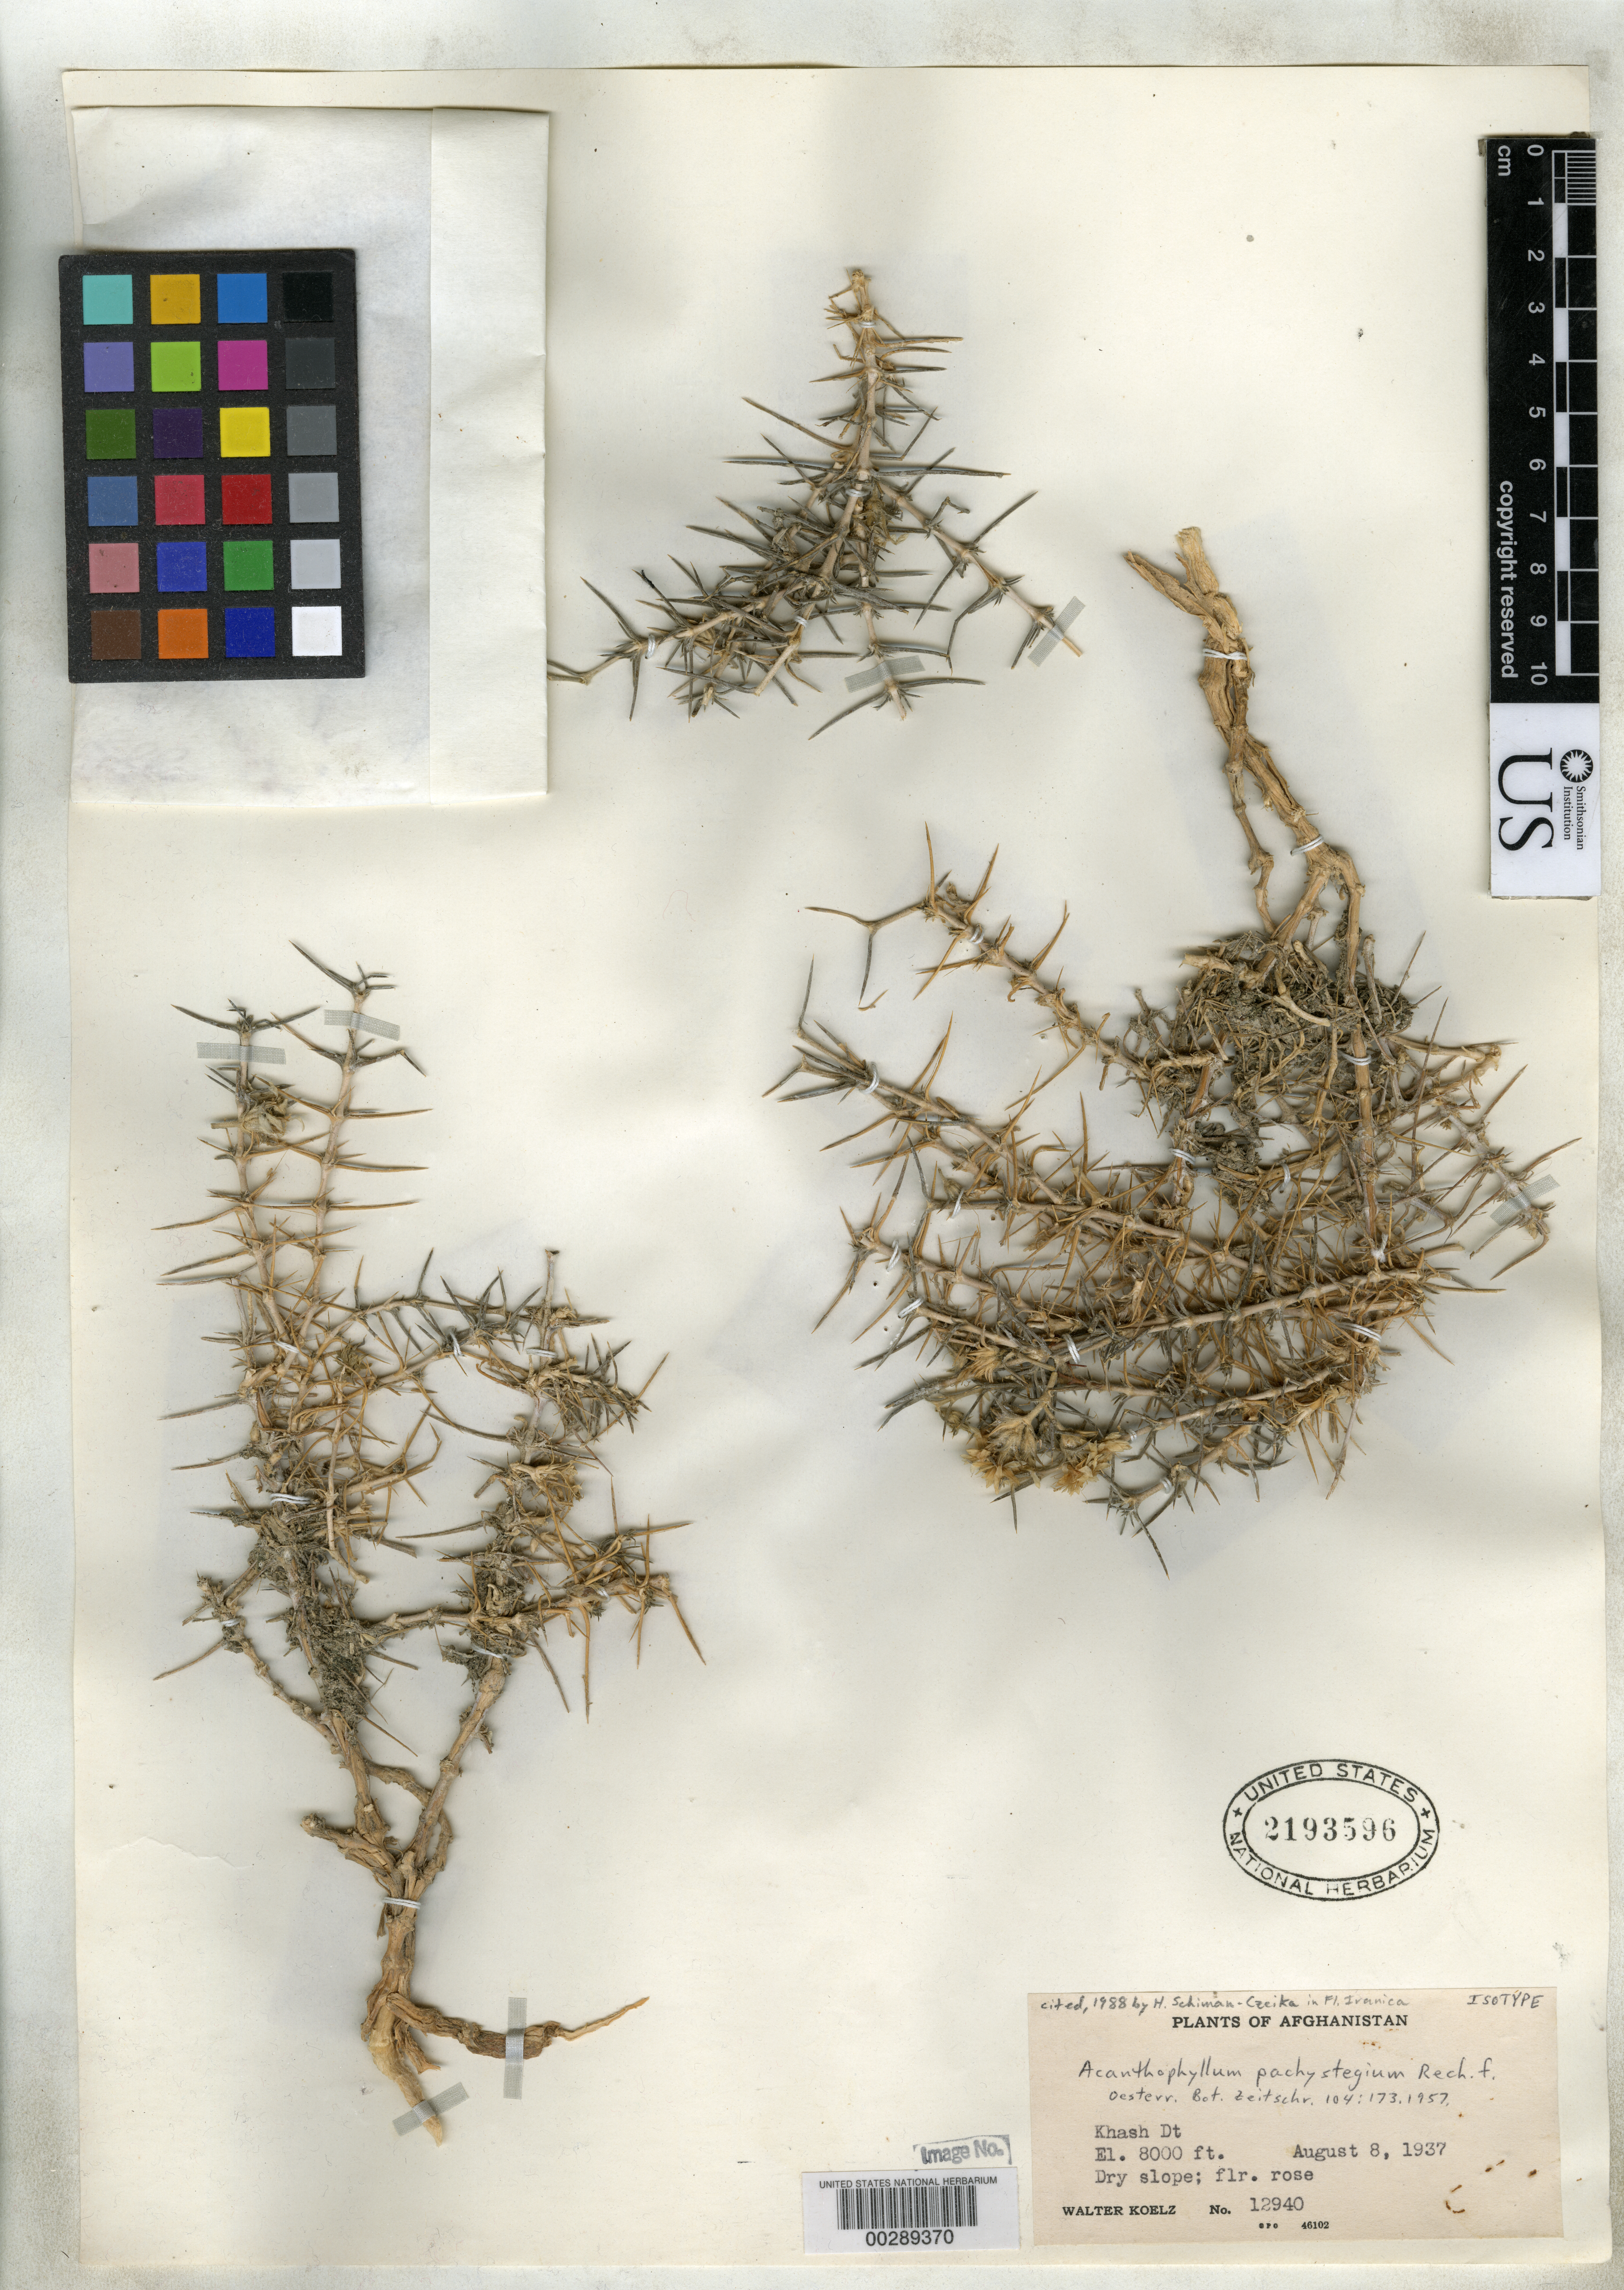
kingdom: Plantae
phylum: Tracheophyta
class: Magnoliopsida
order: Caryophyllales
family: Caryophyllaceae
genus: Acanthophyllum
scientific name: Acanthophyllum pachystegium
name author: Rech. f.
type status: Isotype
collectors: W. N. Koelz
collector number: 12940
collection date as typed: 08 Aug 1957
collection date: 1957-08-08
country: Afghanistan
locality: Khash Dt.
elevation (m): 2438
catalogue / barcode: US 2193596